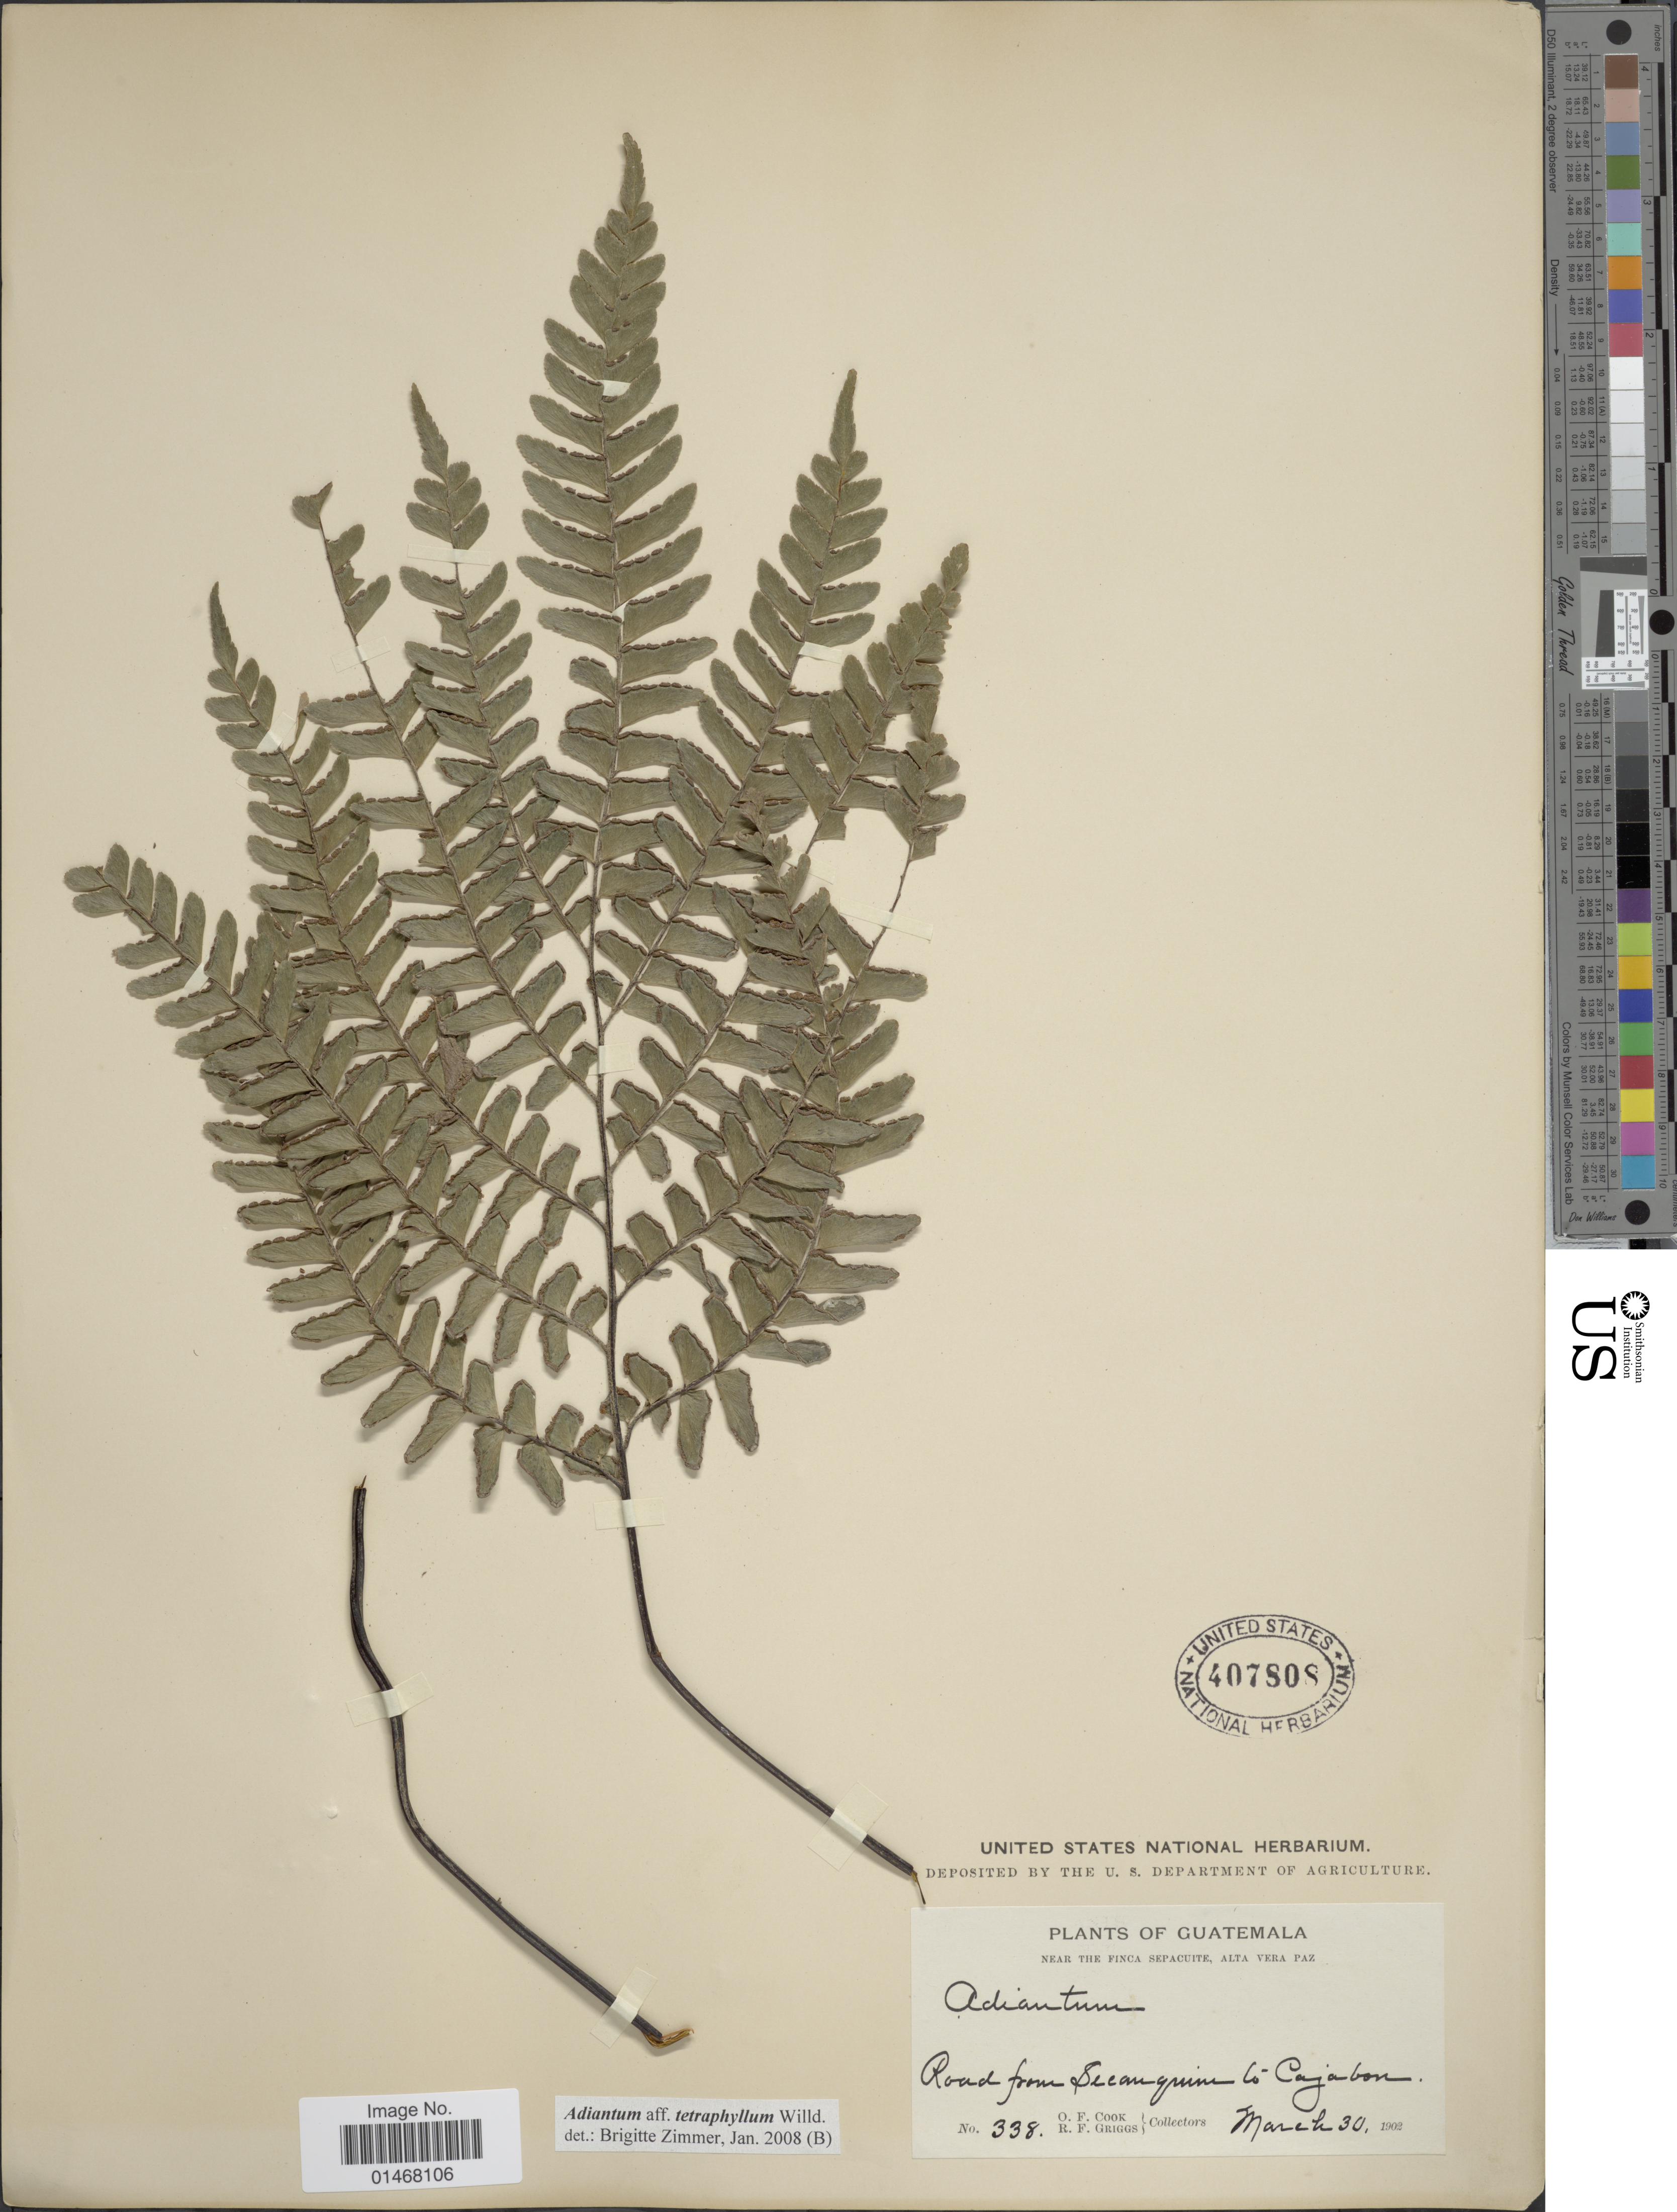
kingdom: Plantae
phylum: Tracheophyta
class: Polypodiopsida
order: Polypodiales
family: Pteridaceae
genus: Adiantum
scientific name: Adiantum tetraphyllum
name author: Humb. & Bonpl. ex Willd.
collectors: O. F. Cook & R. F. Griggs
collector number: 338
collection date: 1902-03-30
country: Guatemala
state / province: Alta Verapaz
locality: Near the Finca Sepacuite, Road from Secanquim to Cajabon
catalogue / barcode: US 407808